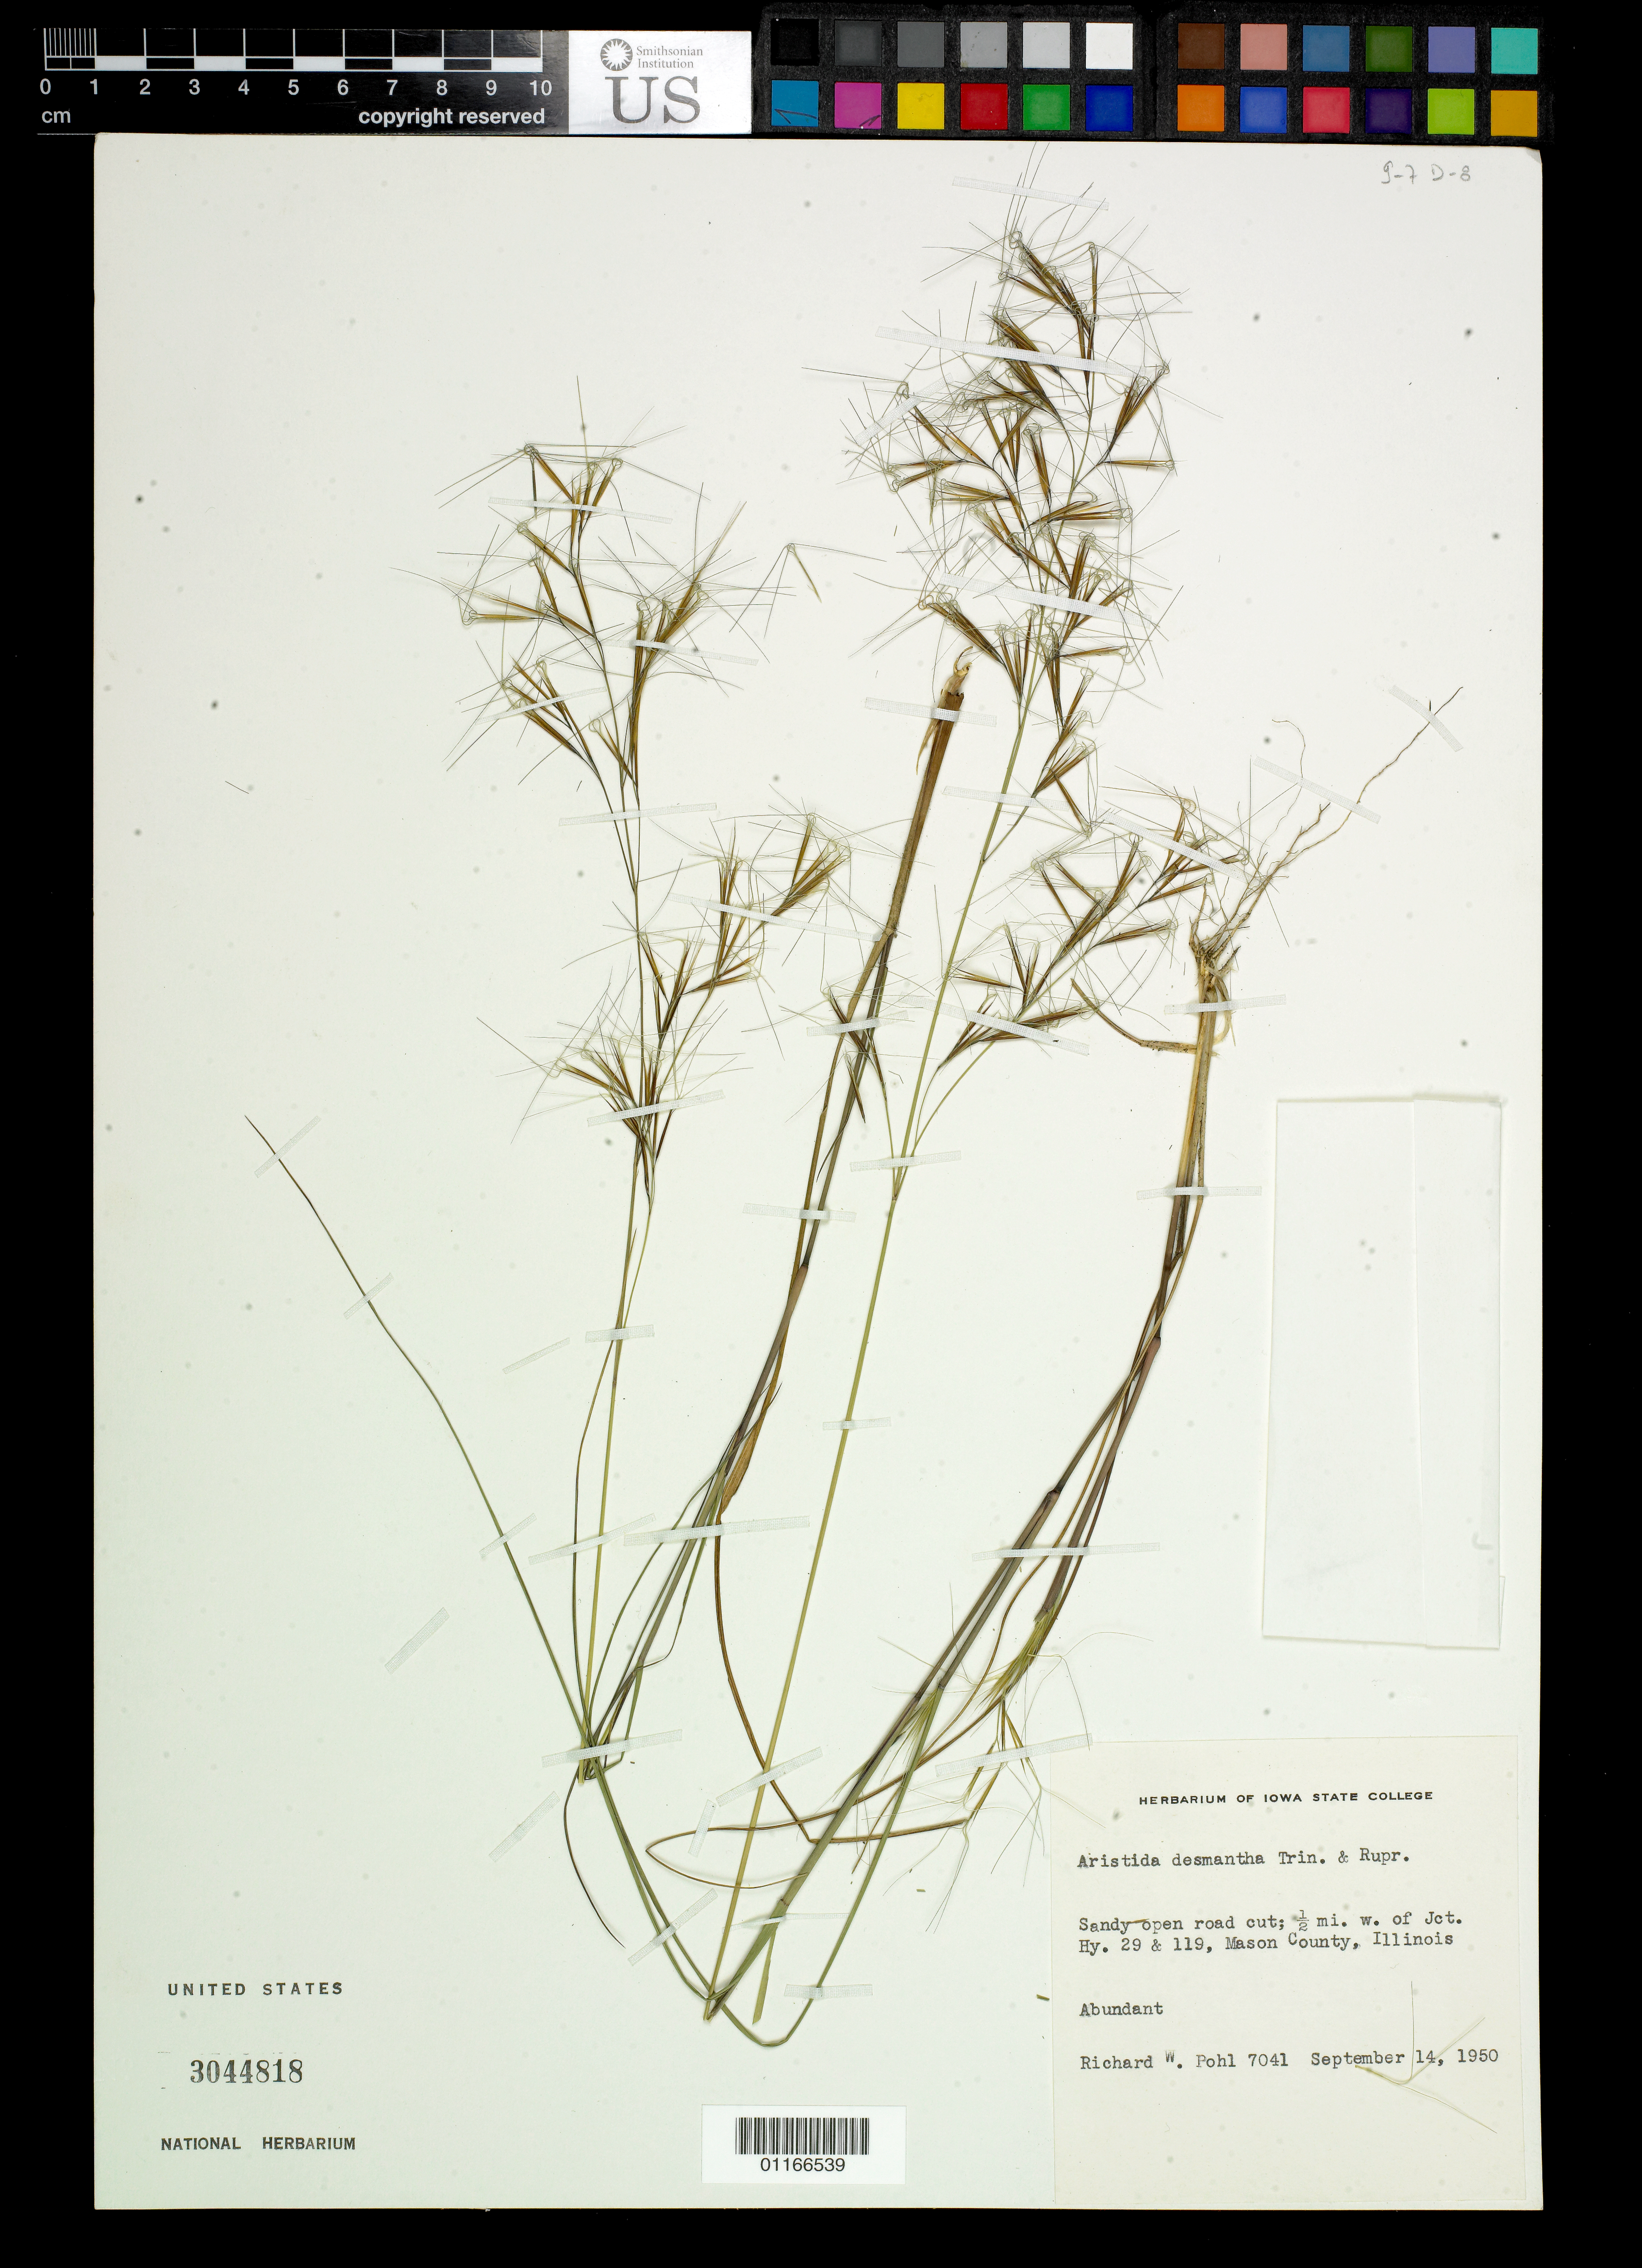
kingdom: Plantae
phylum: Tracheophyta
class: Liliopsida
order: Poales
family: Poaceae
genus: Aristida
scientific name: Aristida desmantha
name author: Trin. & Rupr.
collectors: R. W. Pohl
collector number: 7041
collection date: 1950-09-14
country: United States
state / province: Illinois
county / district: Mason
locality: Sandy open road cut; 0.5 miles W of Jct. Hy. 29 and 119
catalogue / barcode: US 3044818